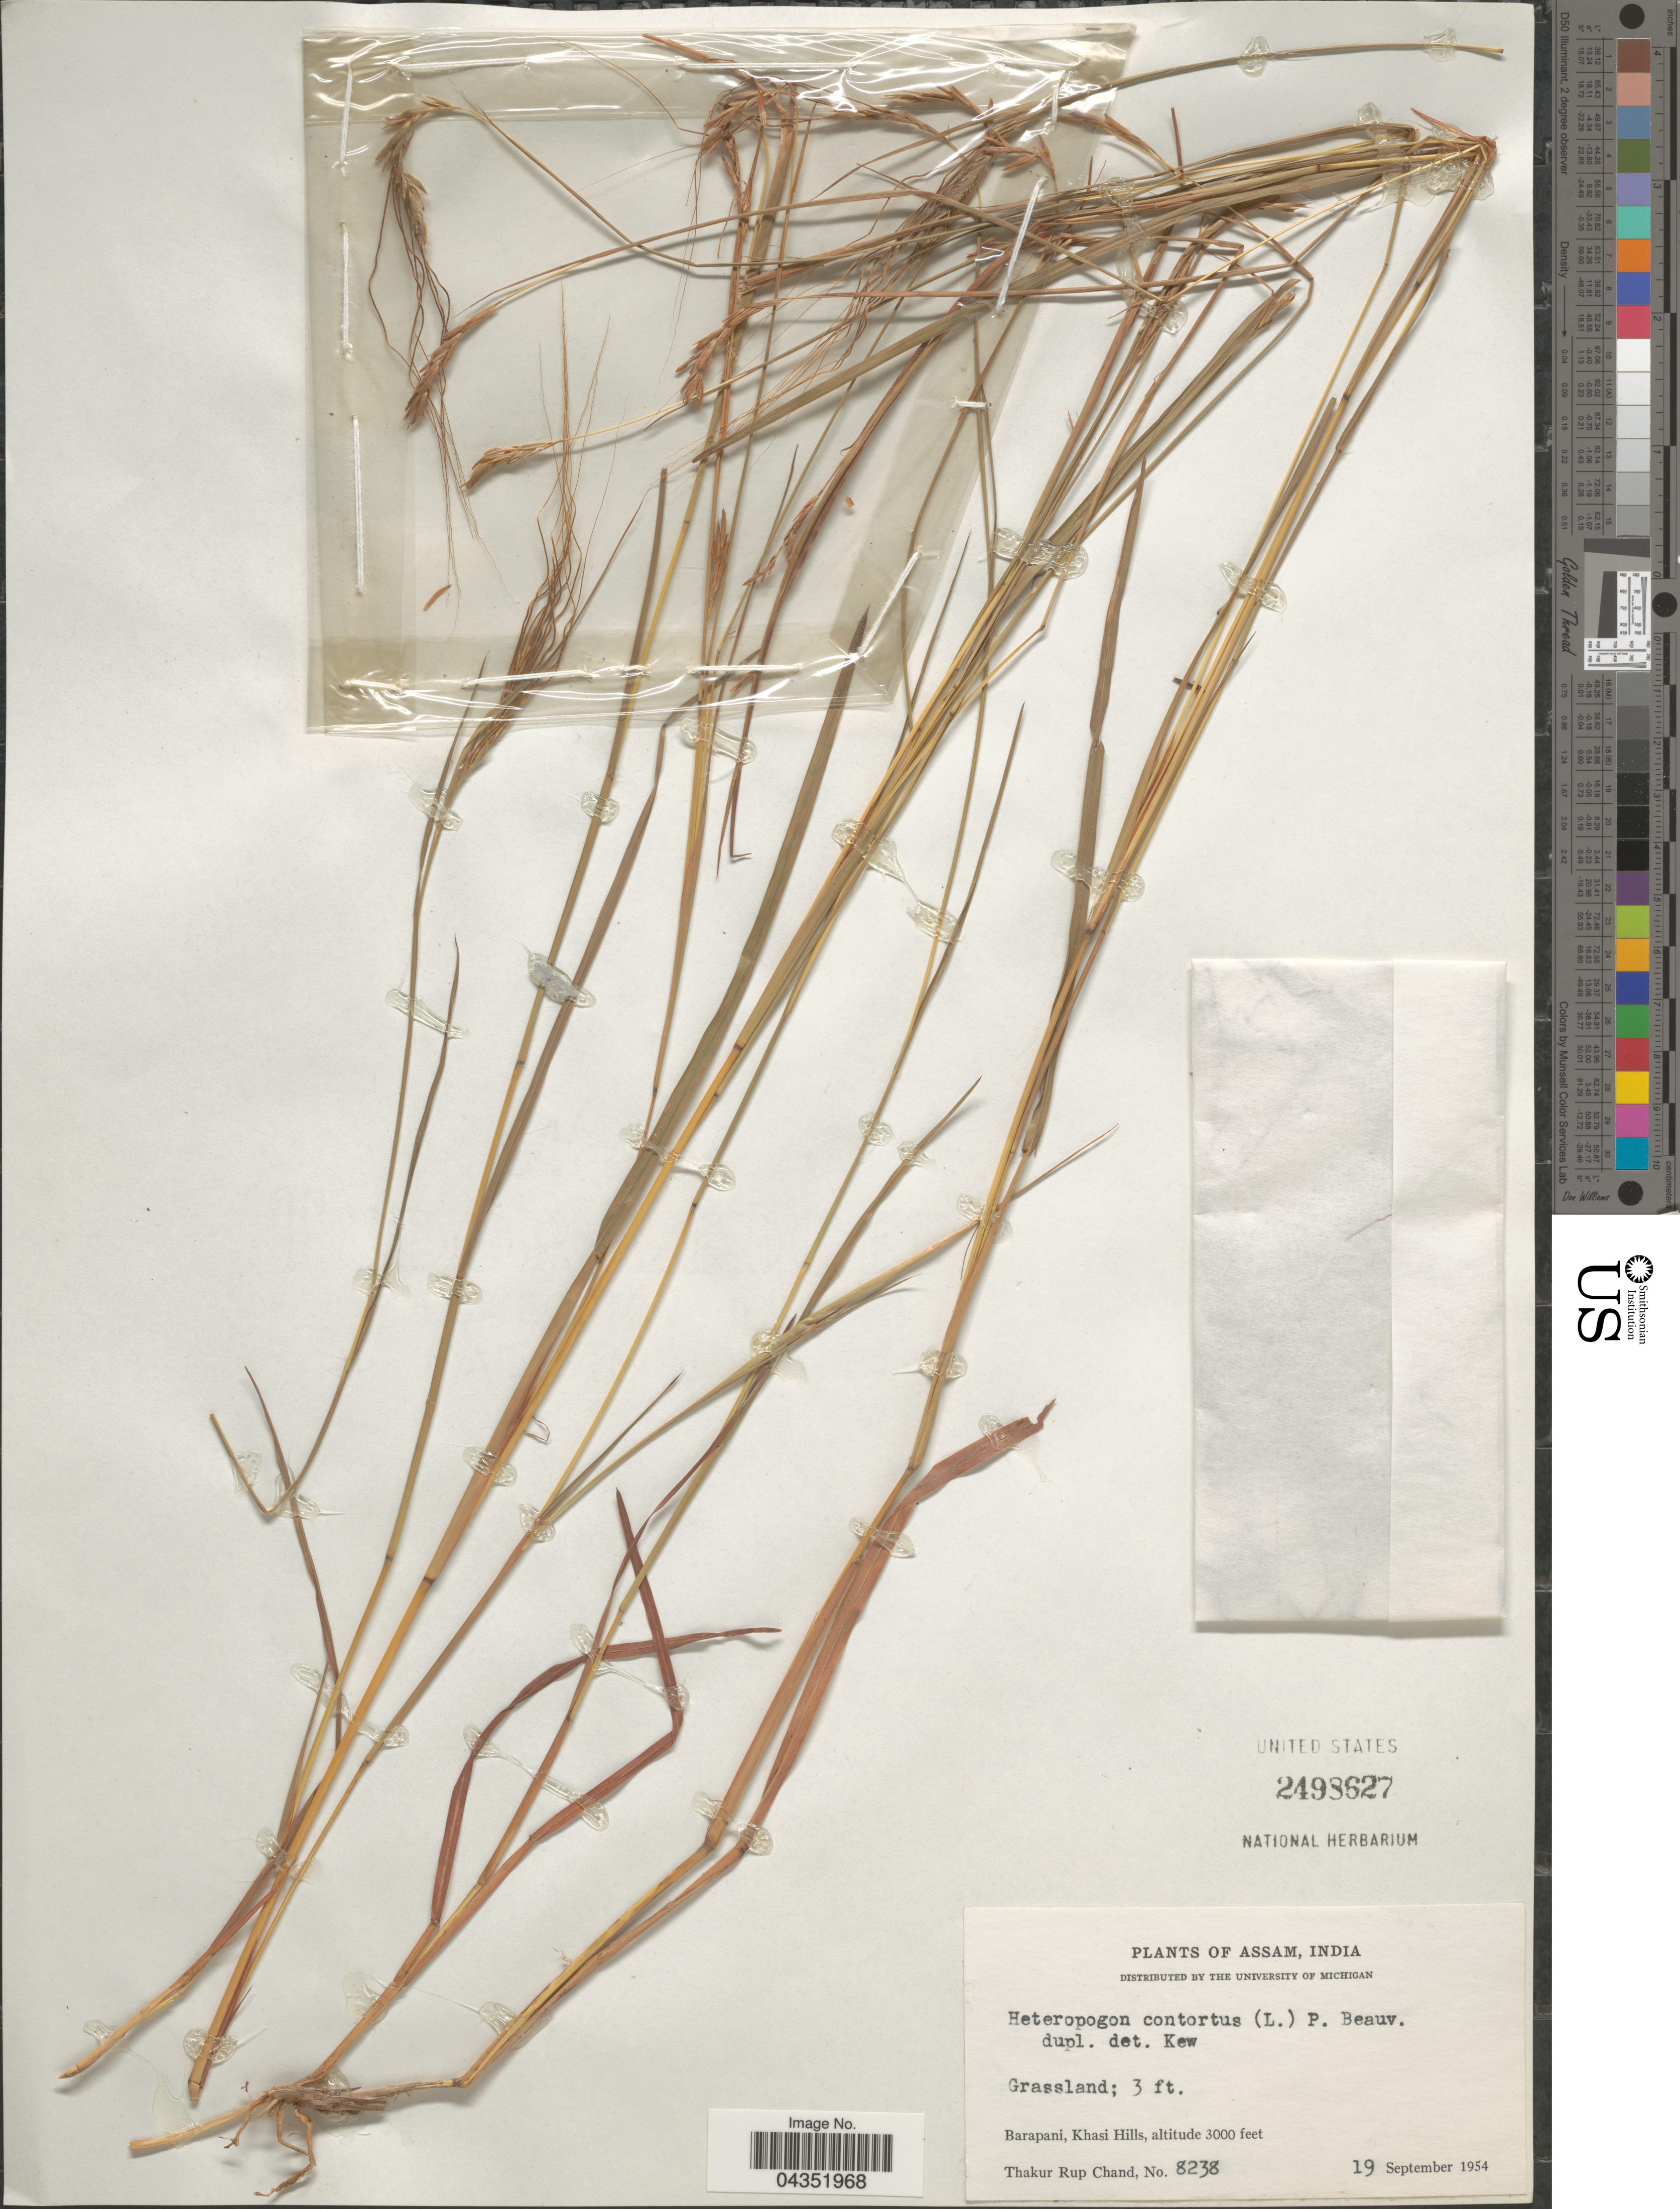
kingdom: Plantae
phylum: Tracheophyta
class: Liliopsida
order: Poales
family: Poaceae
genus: Heteropogon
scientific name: Heteropogon contortus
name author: (L.) P. Beauv. ex Roem. & Schult.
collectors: T. R. Chand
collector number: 8238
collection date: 1954-09-19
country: India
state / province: Meghalaya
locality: Barapani, Khasi Hills.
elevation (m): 914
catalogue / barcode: US 2498627